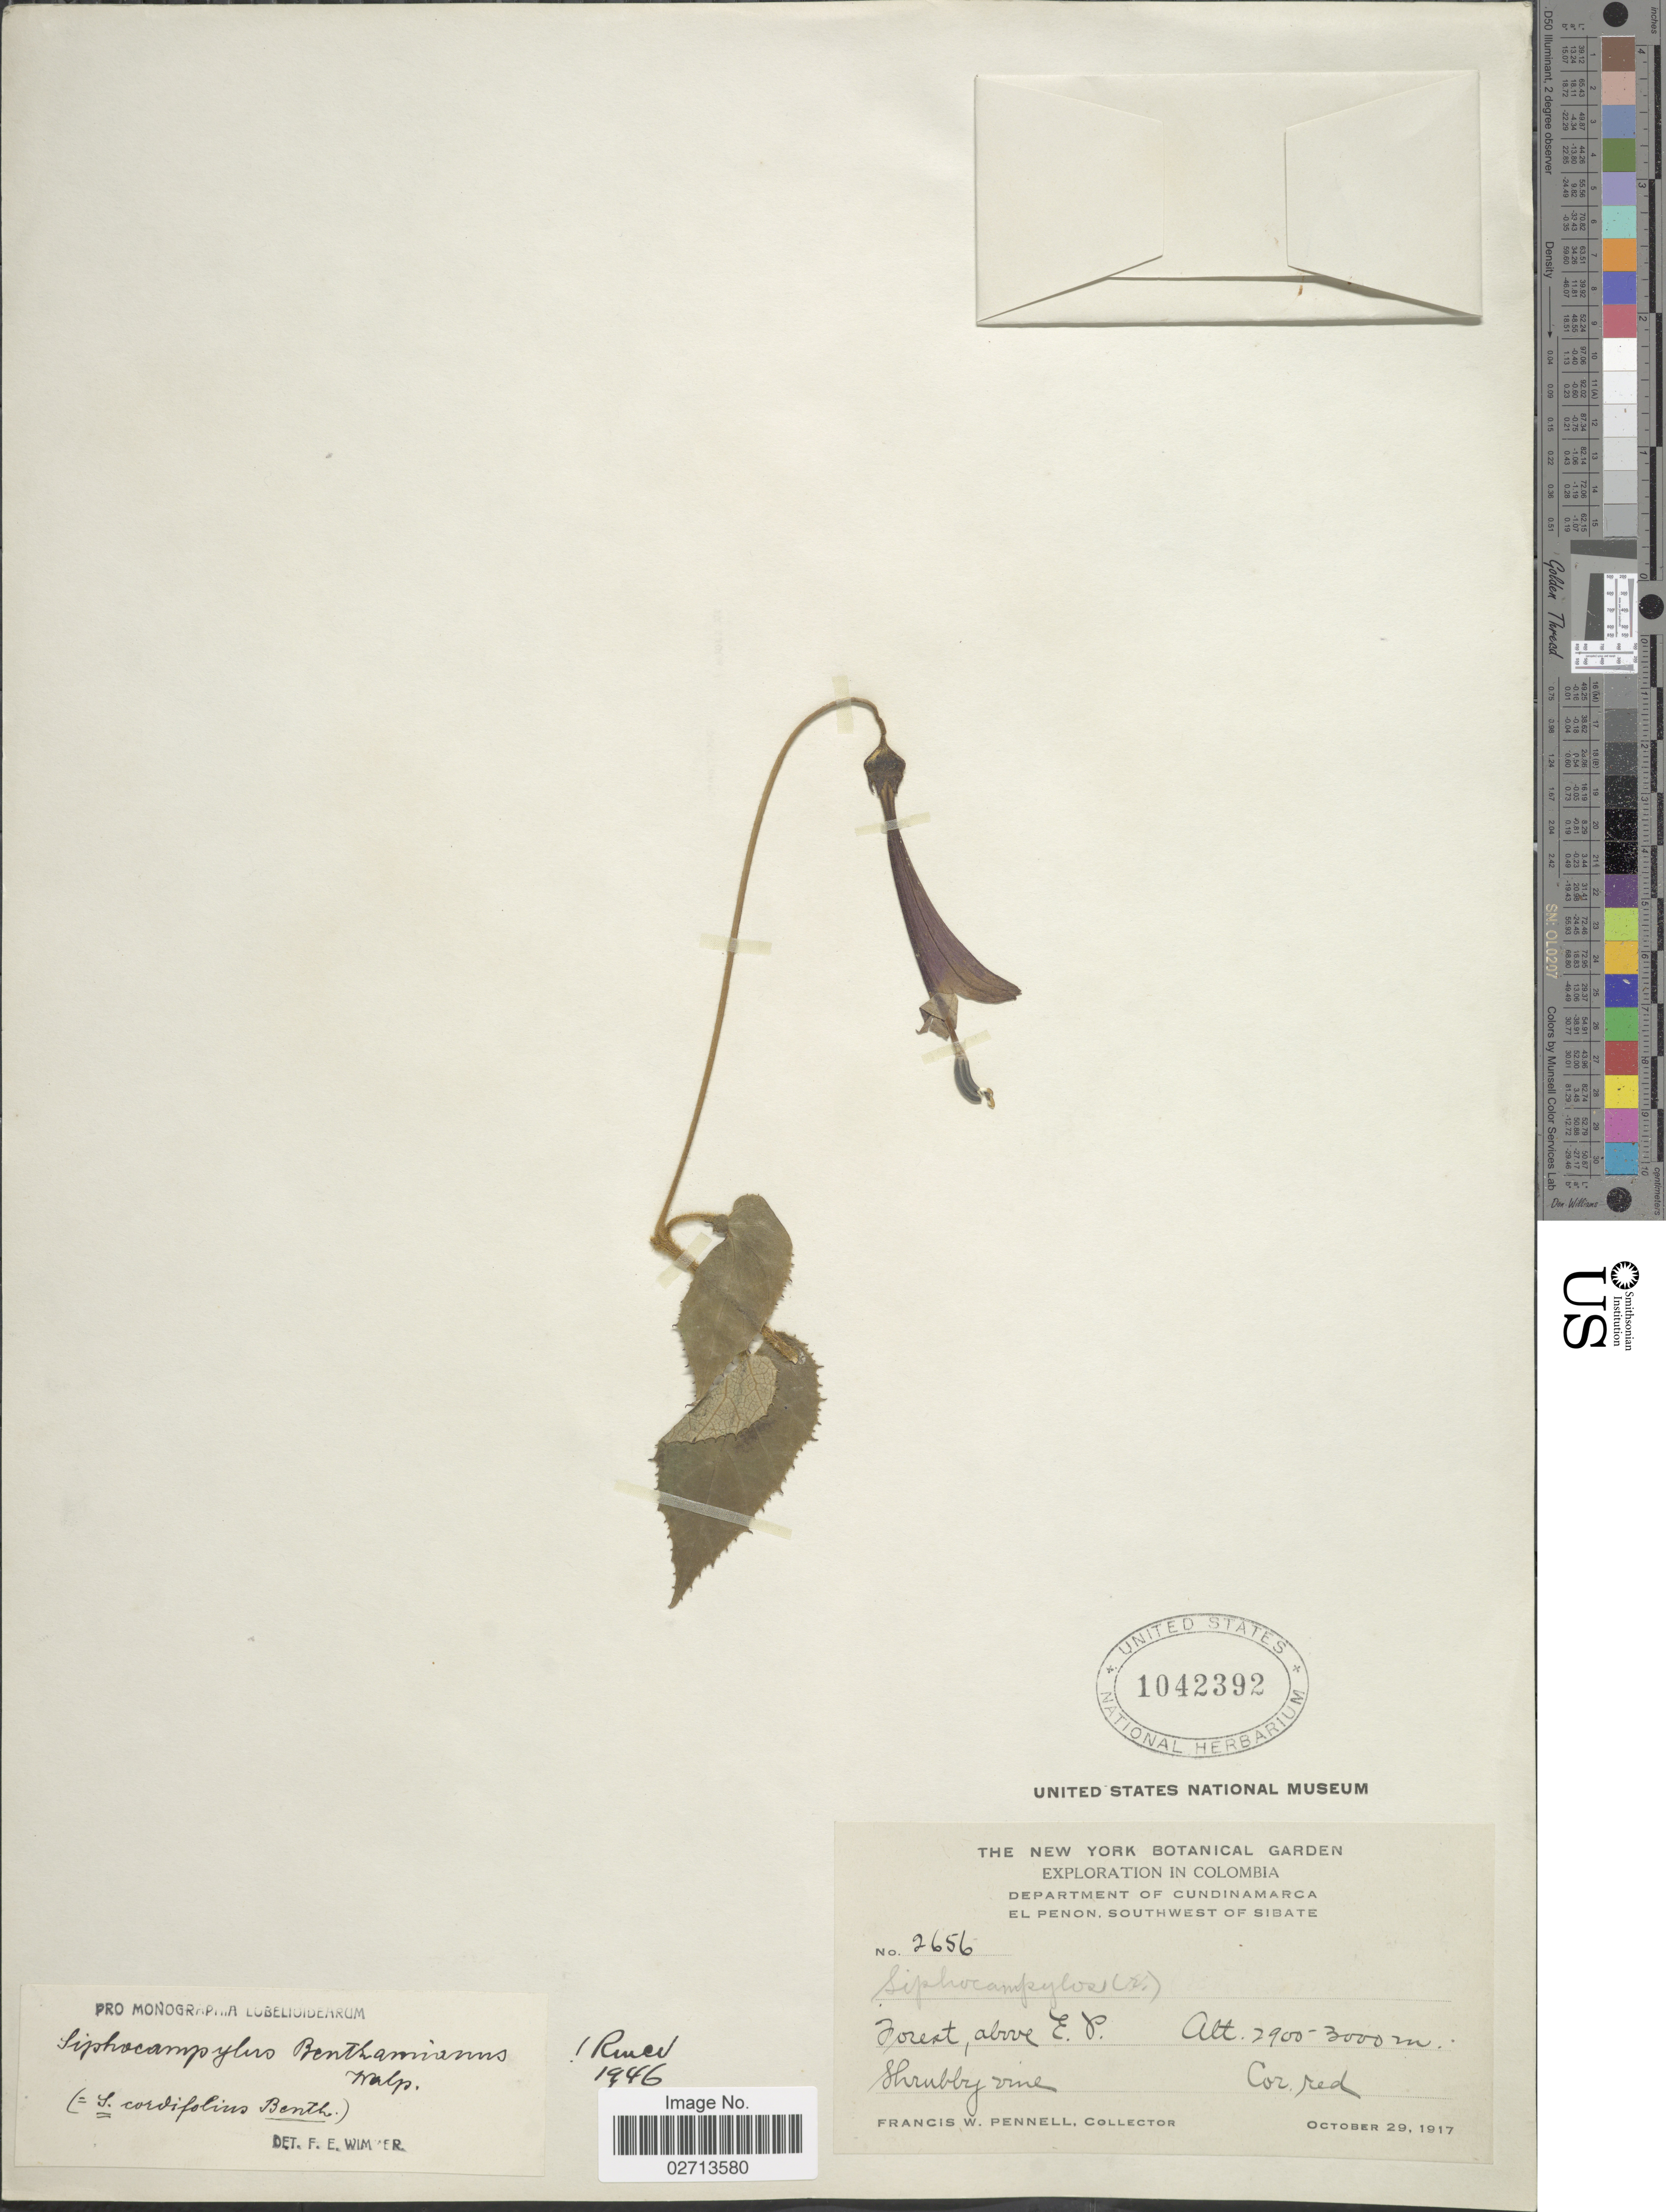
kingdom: Plantae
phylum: Tracheophyta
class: Magnoliopsida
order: Asterales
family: Campanulaceae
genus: Siphocampylus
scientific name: Siphocampylus benthamianus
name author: Walp.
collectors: F. W. Pennell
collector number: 2656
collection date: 1917-10-29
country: Colombia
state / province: Cundinamarca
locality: El Penon, southwest of Sibate. Above E. P.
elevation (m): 2900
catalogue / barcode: US 1042392